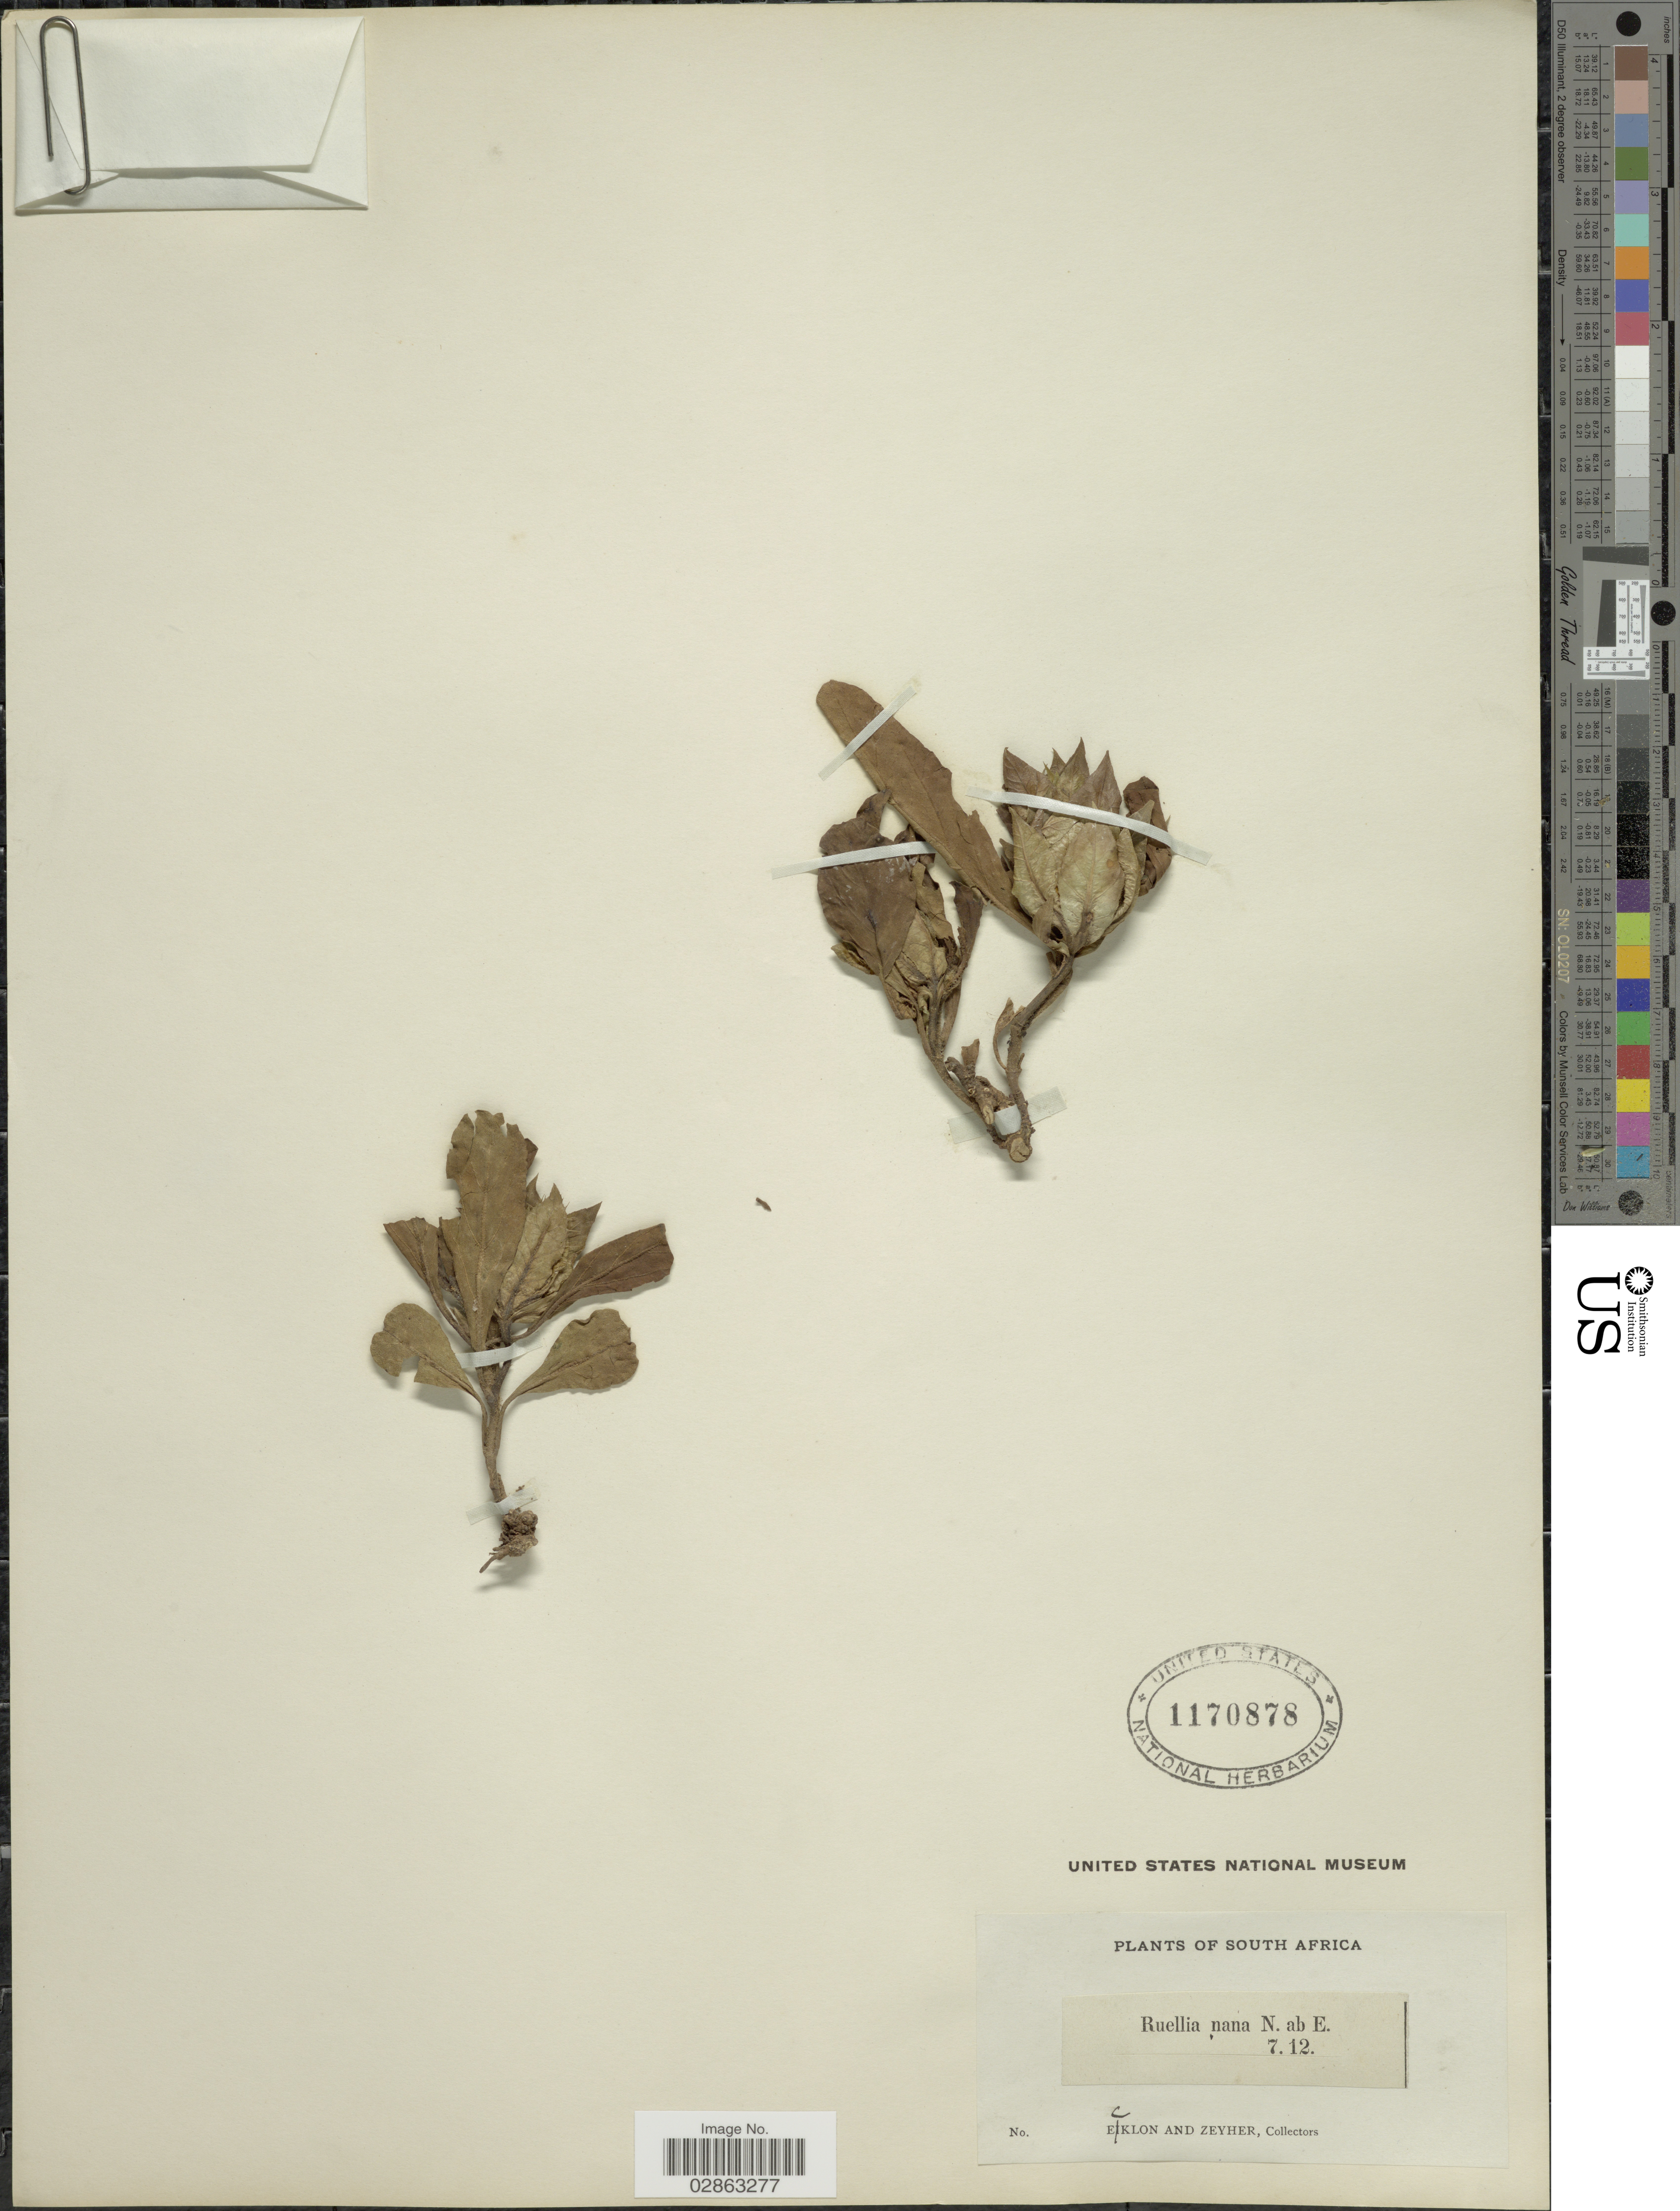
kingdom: Plantae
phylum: Tracheophyta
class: Magnoliopsida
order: Lamiales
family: Acanthaceae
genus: Ruellia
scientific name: Ruellia nana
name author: Nees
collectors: -. Ecklon & -. Zeyher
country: South Africa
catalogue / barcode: US 1170878